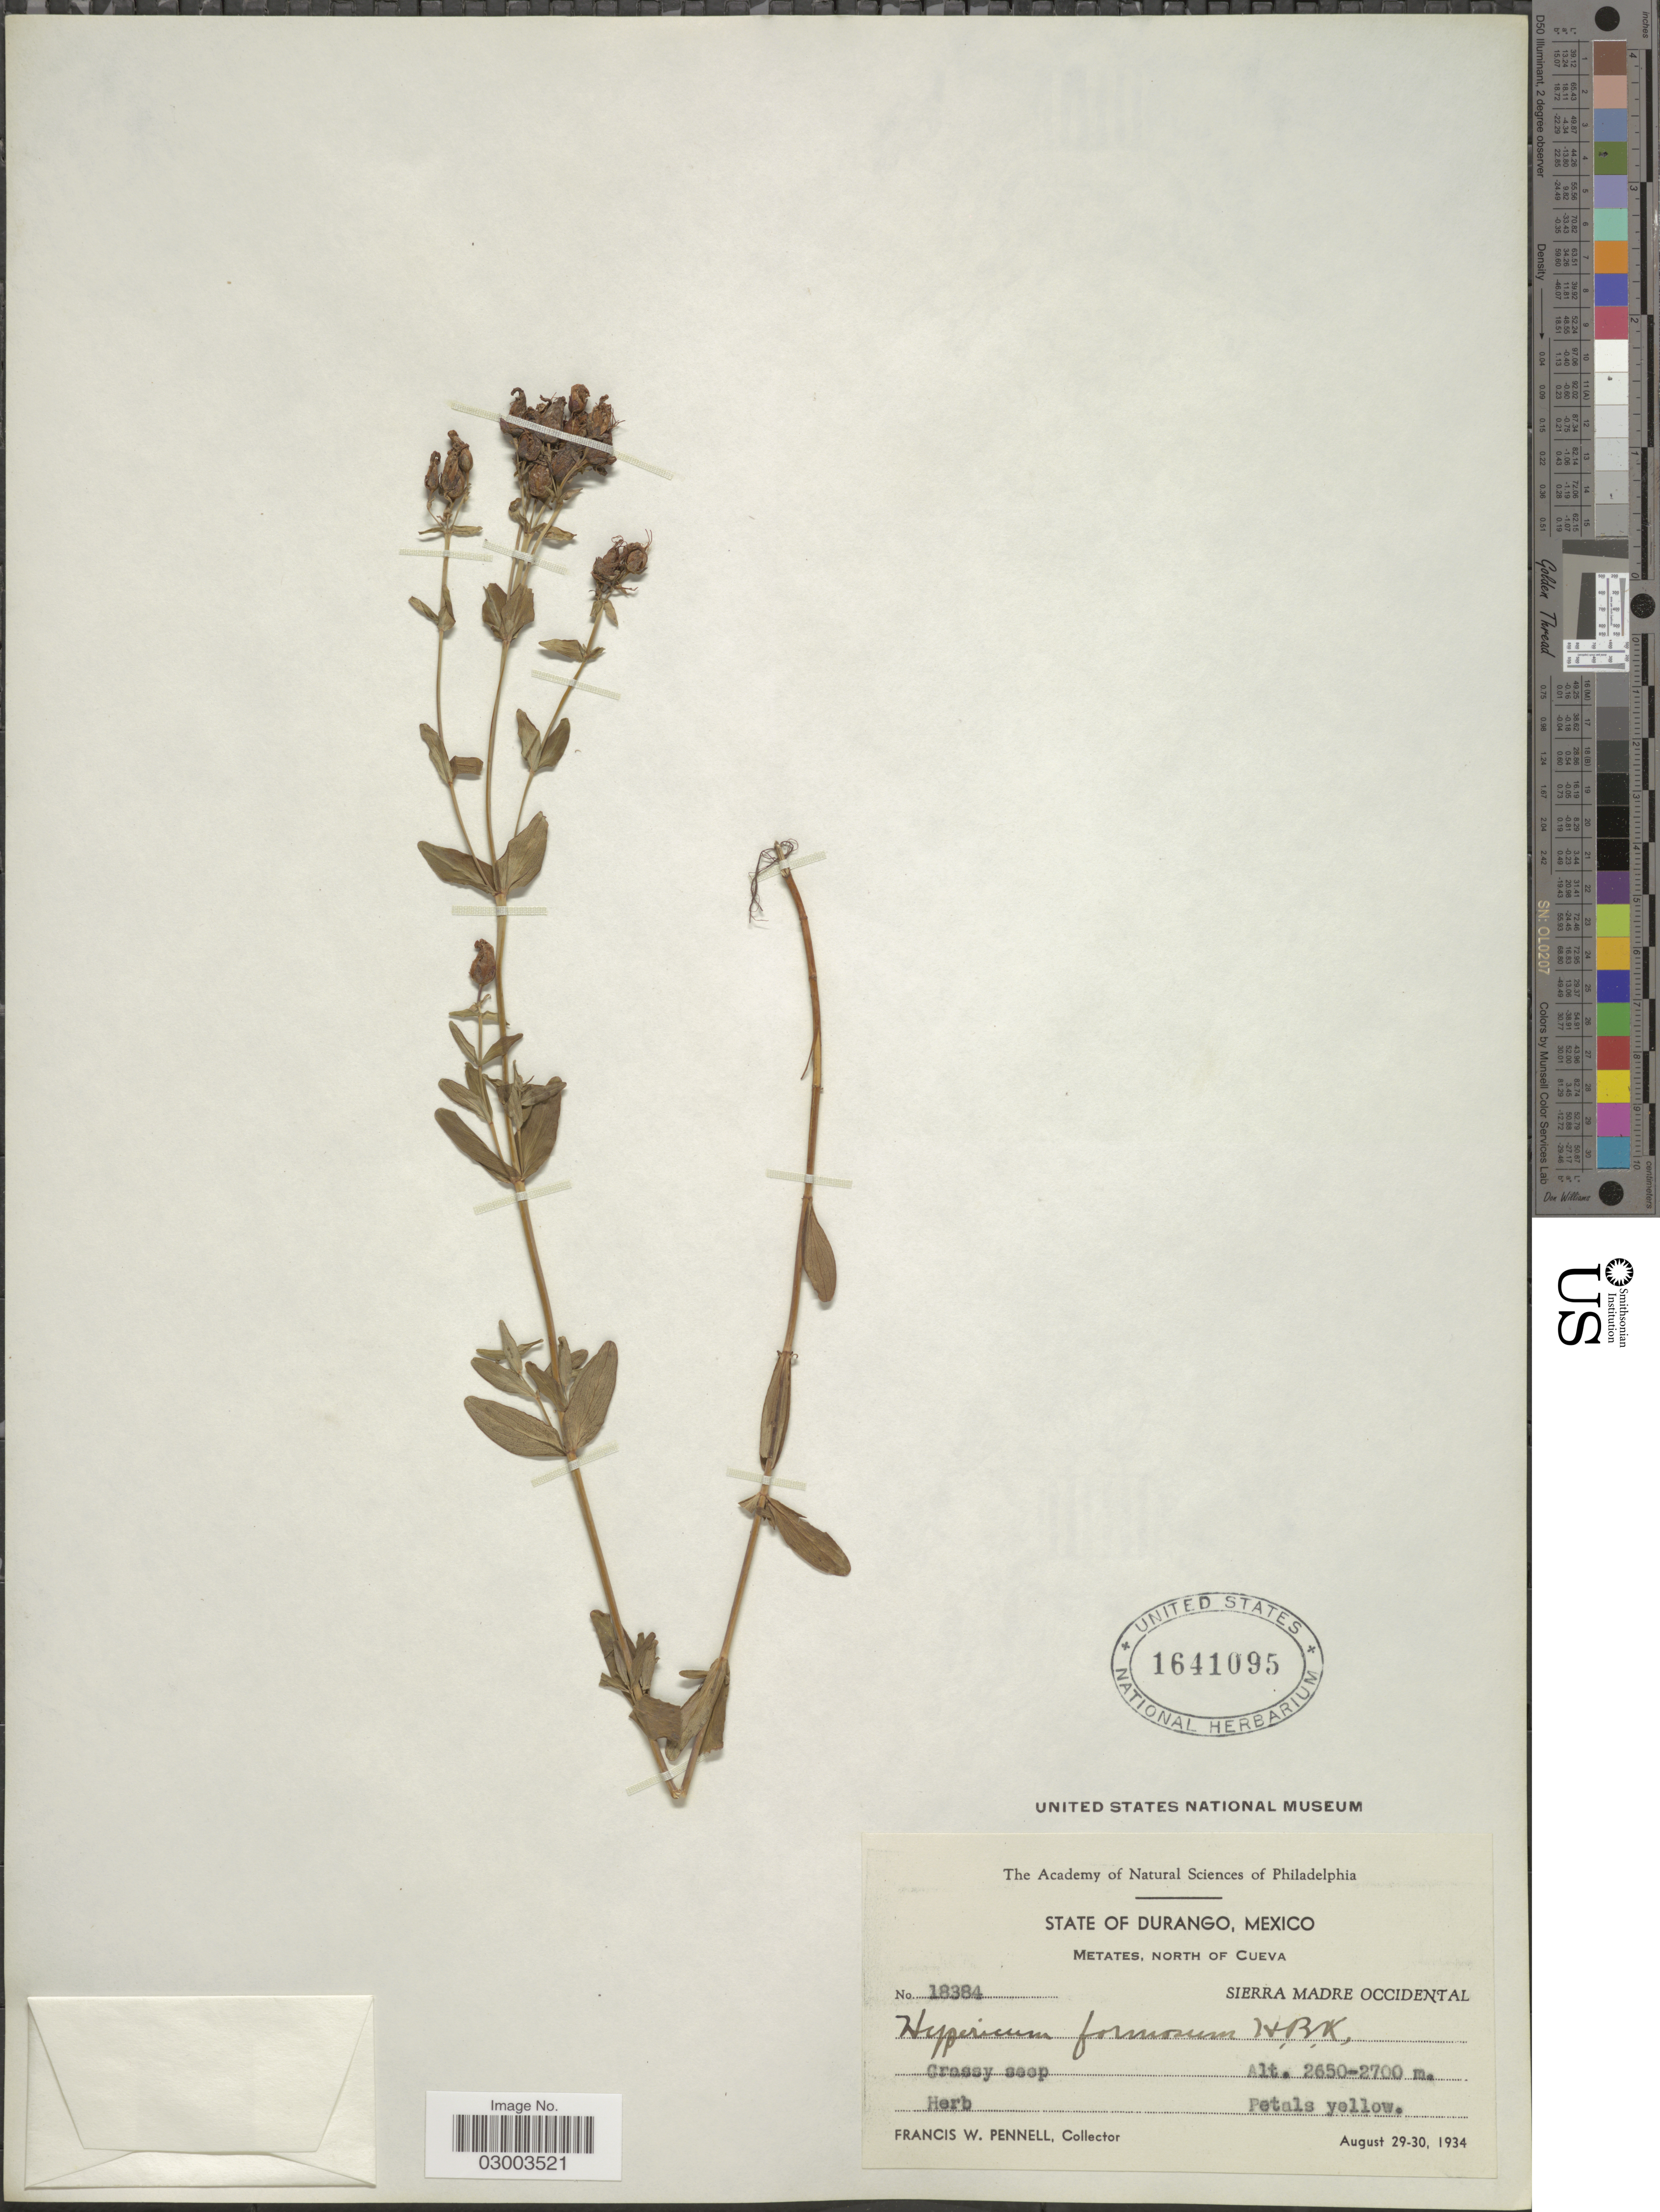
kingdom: Plantae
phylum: Tracheophyta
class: Magnoliopsida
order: Malpighiales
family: Hypericaceae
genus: Hypericum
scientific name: Hypericum simulans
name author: Rose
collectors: F. W. Pennell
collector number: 18384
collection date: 1934-08-29/1934-08-30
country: Mexico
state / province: Durango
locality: Metates, North of Cueva. Sierra Madre Occidental.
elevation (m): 2650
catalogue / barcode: US 1641095